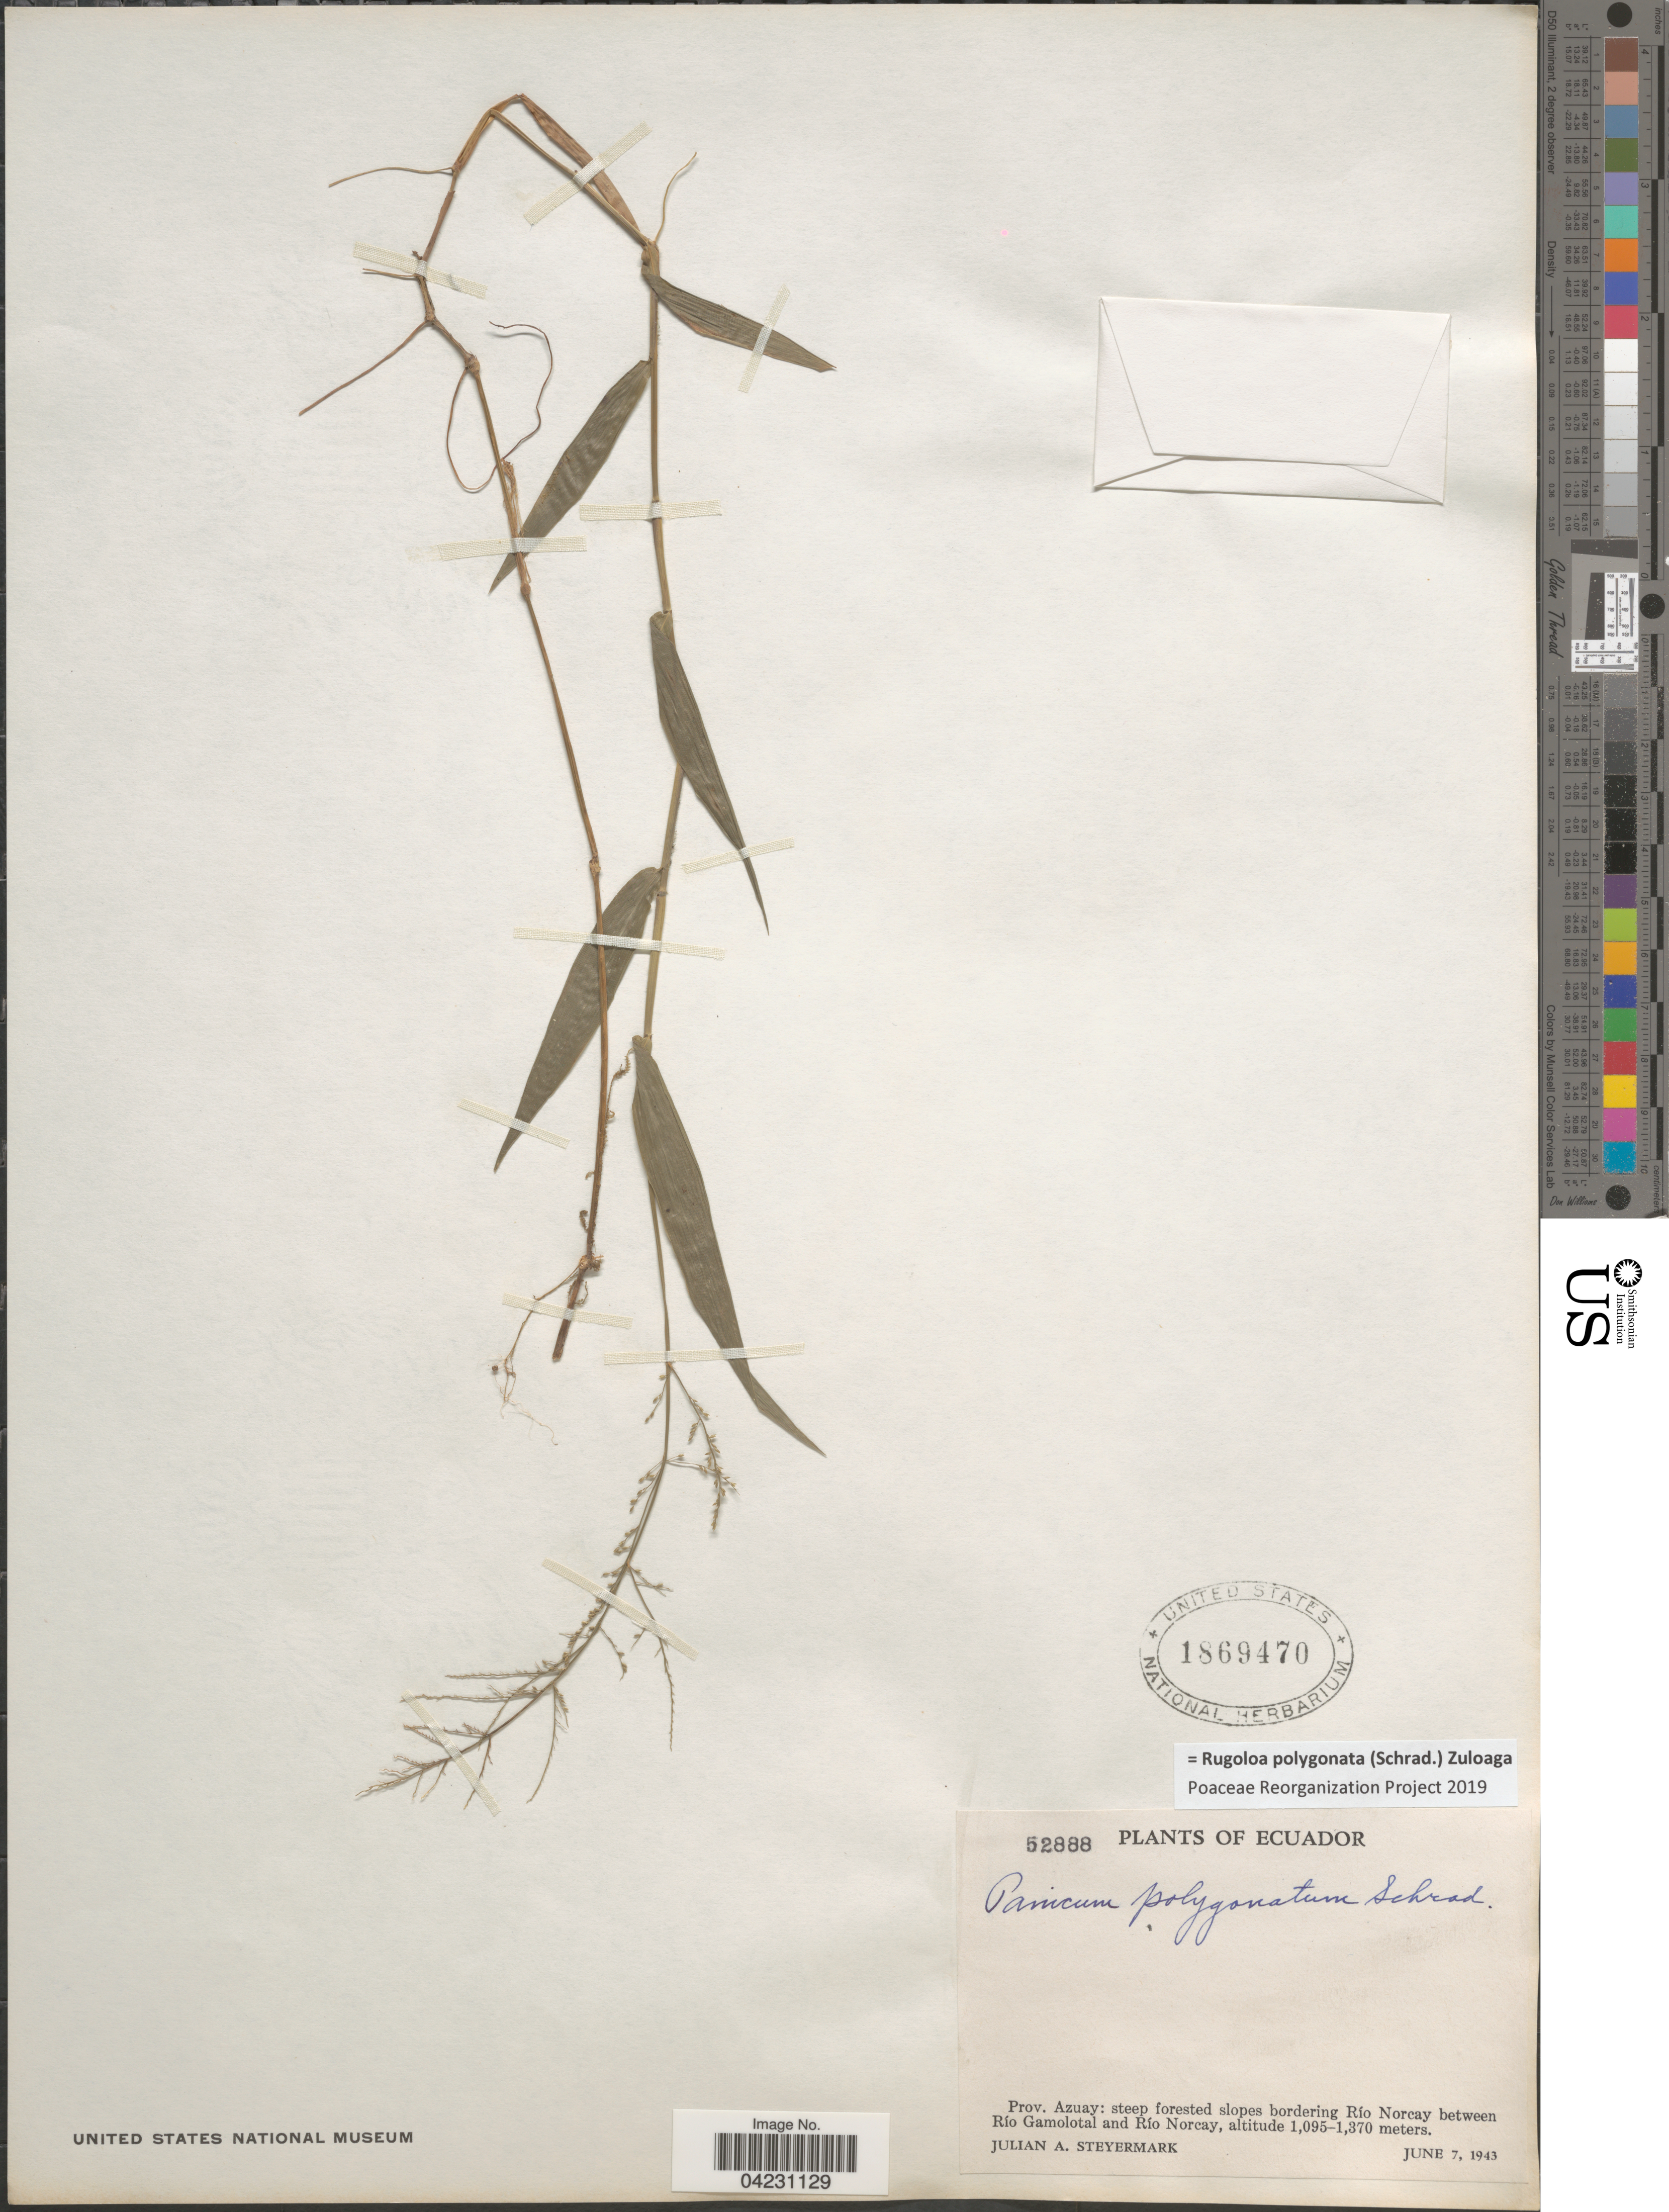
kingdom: Plantae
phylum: Tracheophyta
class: Liliopsida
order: Poales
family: Poaceae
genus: Rugoloa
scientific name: Rugoloa polygonata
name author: (Schrad.) Zuloaga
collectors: J. Steyermark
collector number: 52888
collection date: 1943-06-07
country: Ecuador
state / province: Azuay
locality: Prov. Azuay: steep forested slopes bordering Río Norcay between Río Gamolotal and Río Norcay.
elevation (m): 1095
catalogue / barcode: US 1869470